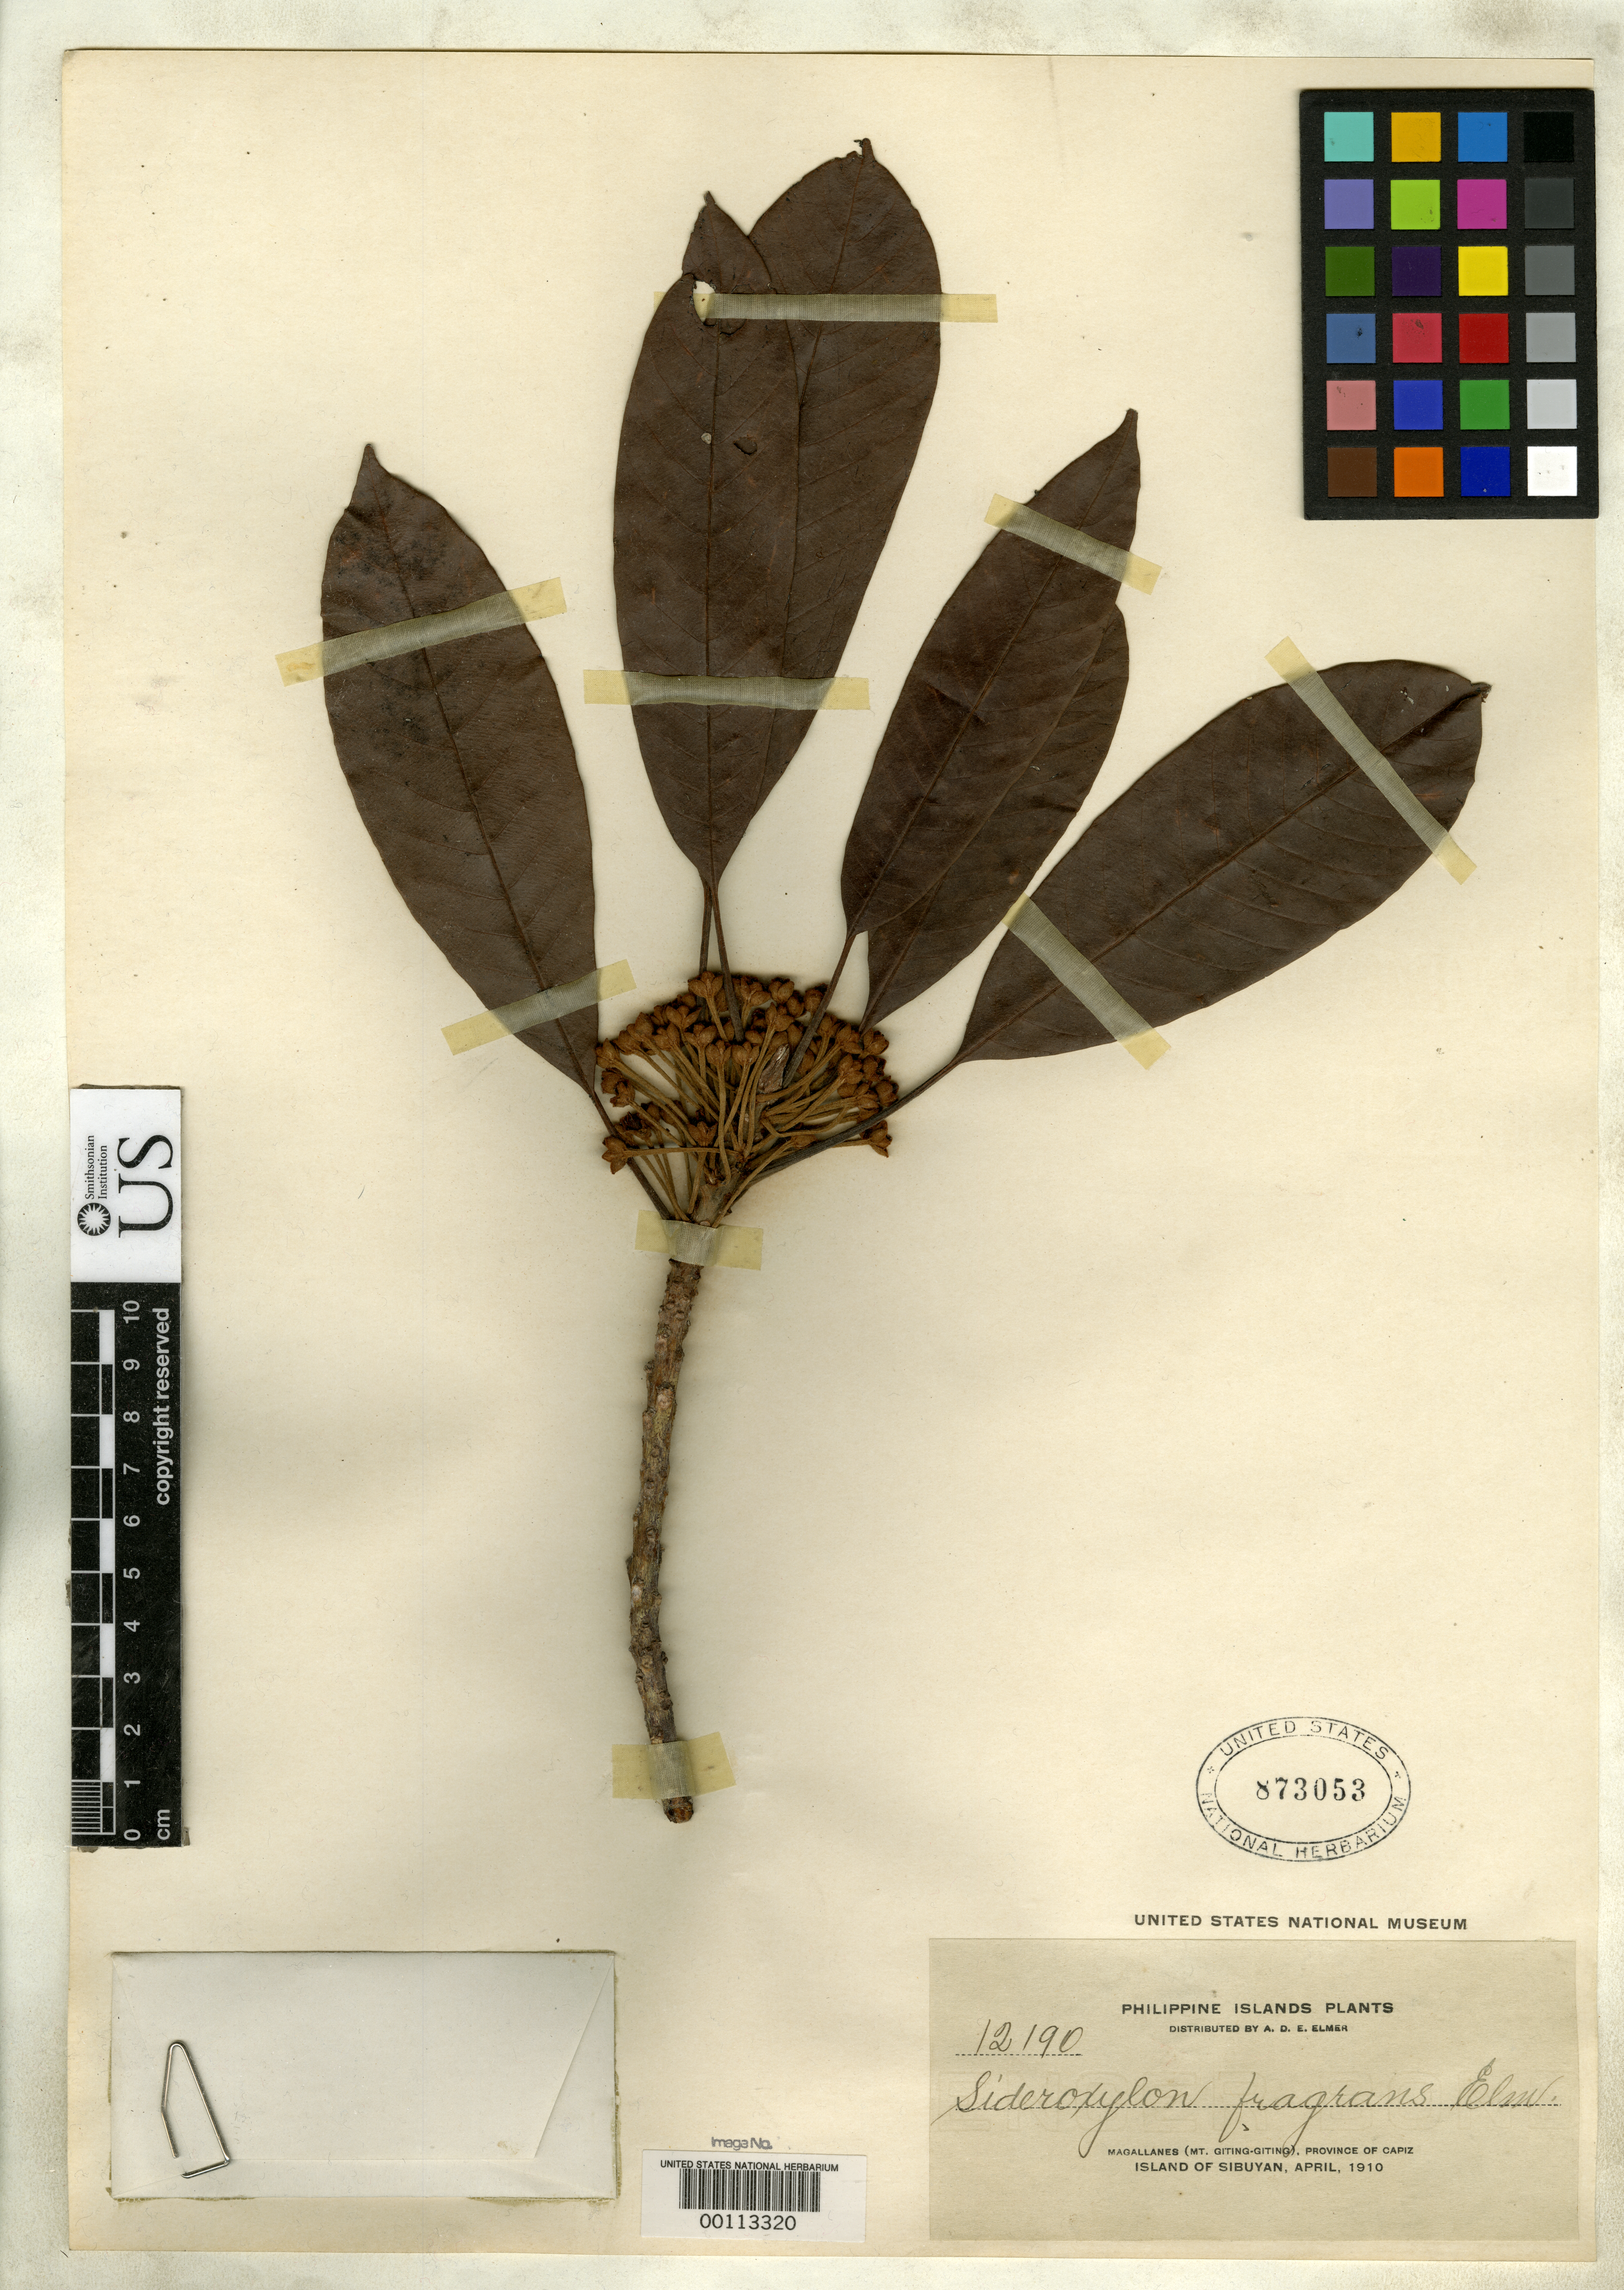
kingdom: Plantae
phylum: Tracheophyta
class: Magnoliopsida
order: Ericales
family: Sapotaceae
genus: Sideroxylon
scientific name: Sideroxylon fragrans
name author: Elmer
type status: Isosyntype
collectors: A. D. E. Elmer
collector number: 12190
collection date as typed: Apr 1910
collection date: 1910-04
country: Philippines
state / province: Mimaropa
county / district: Romblon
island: Subuyan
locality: Magallanes, Mt. Giting-Giting.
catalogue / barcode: US 873053